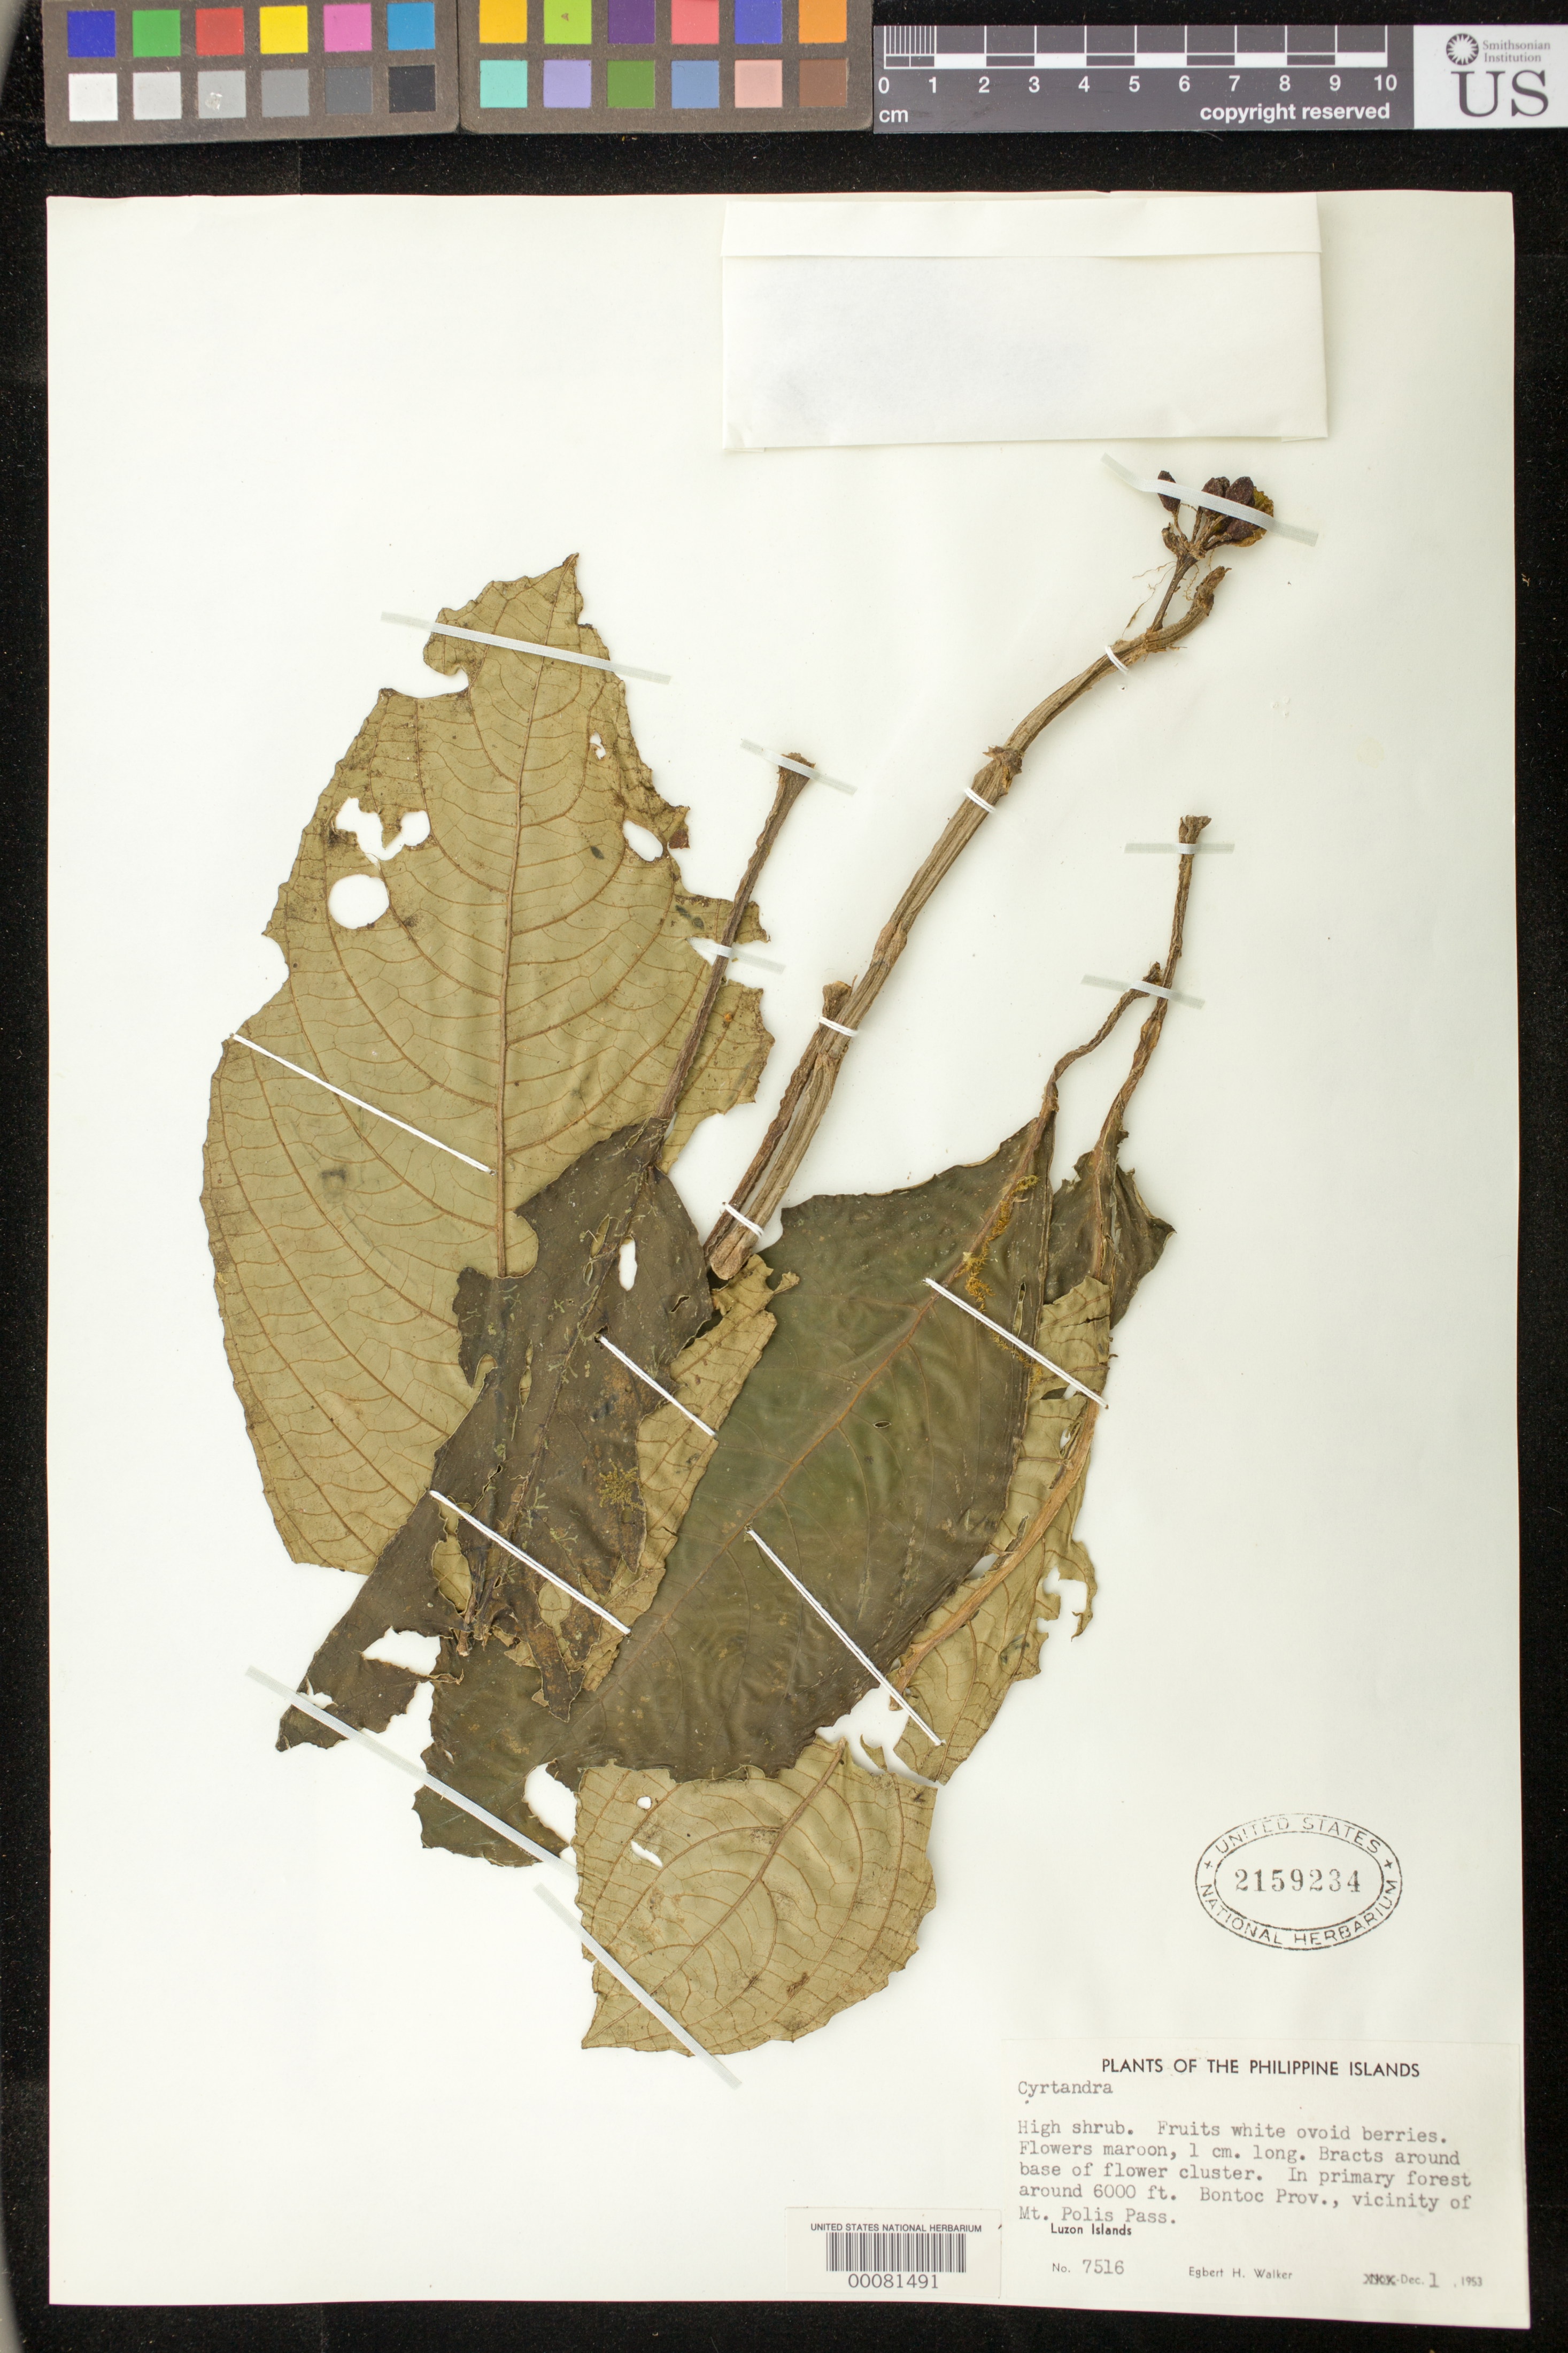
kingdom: Plantae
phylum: Tracheophyta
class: Magnoliopsida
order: Lamiales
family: Gesneriaceae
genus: Cyrtandra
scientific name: Cyrtandra sp.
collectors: E. H. Walker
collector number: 7516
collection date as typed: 01 Dec 1953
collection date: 1953-12-01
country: Philippines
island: Luzon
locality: Mountain province, Bontoc province, vicinity of mt polis pass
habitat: In primary forest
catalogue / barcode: US 2159234